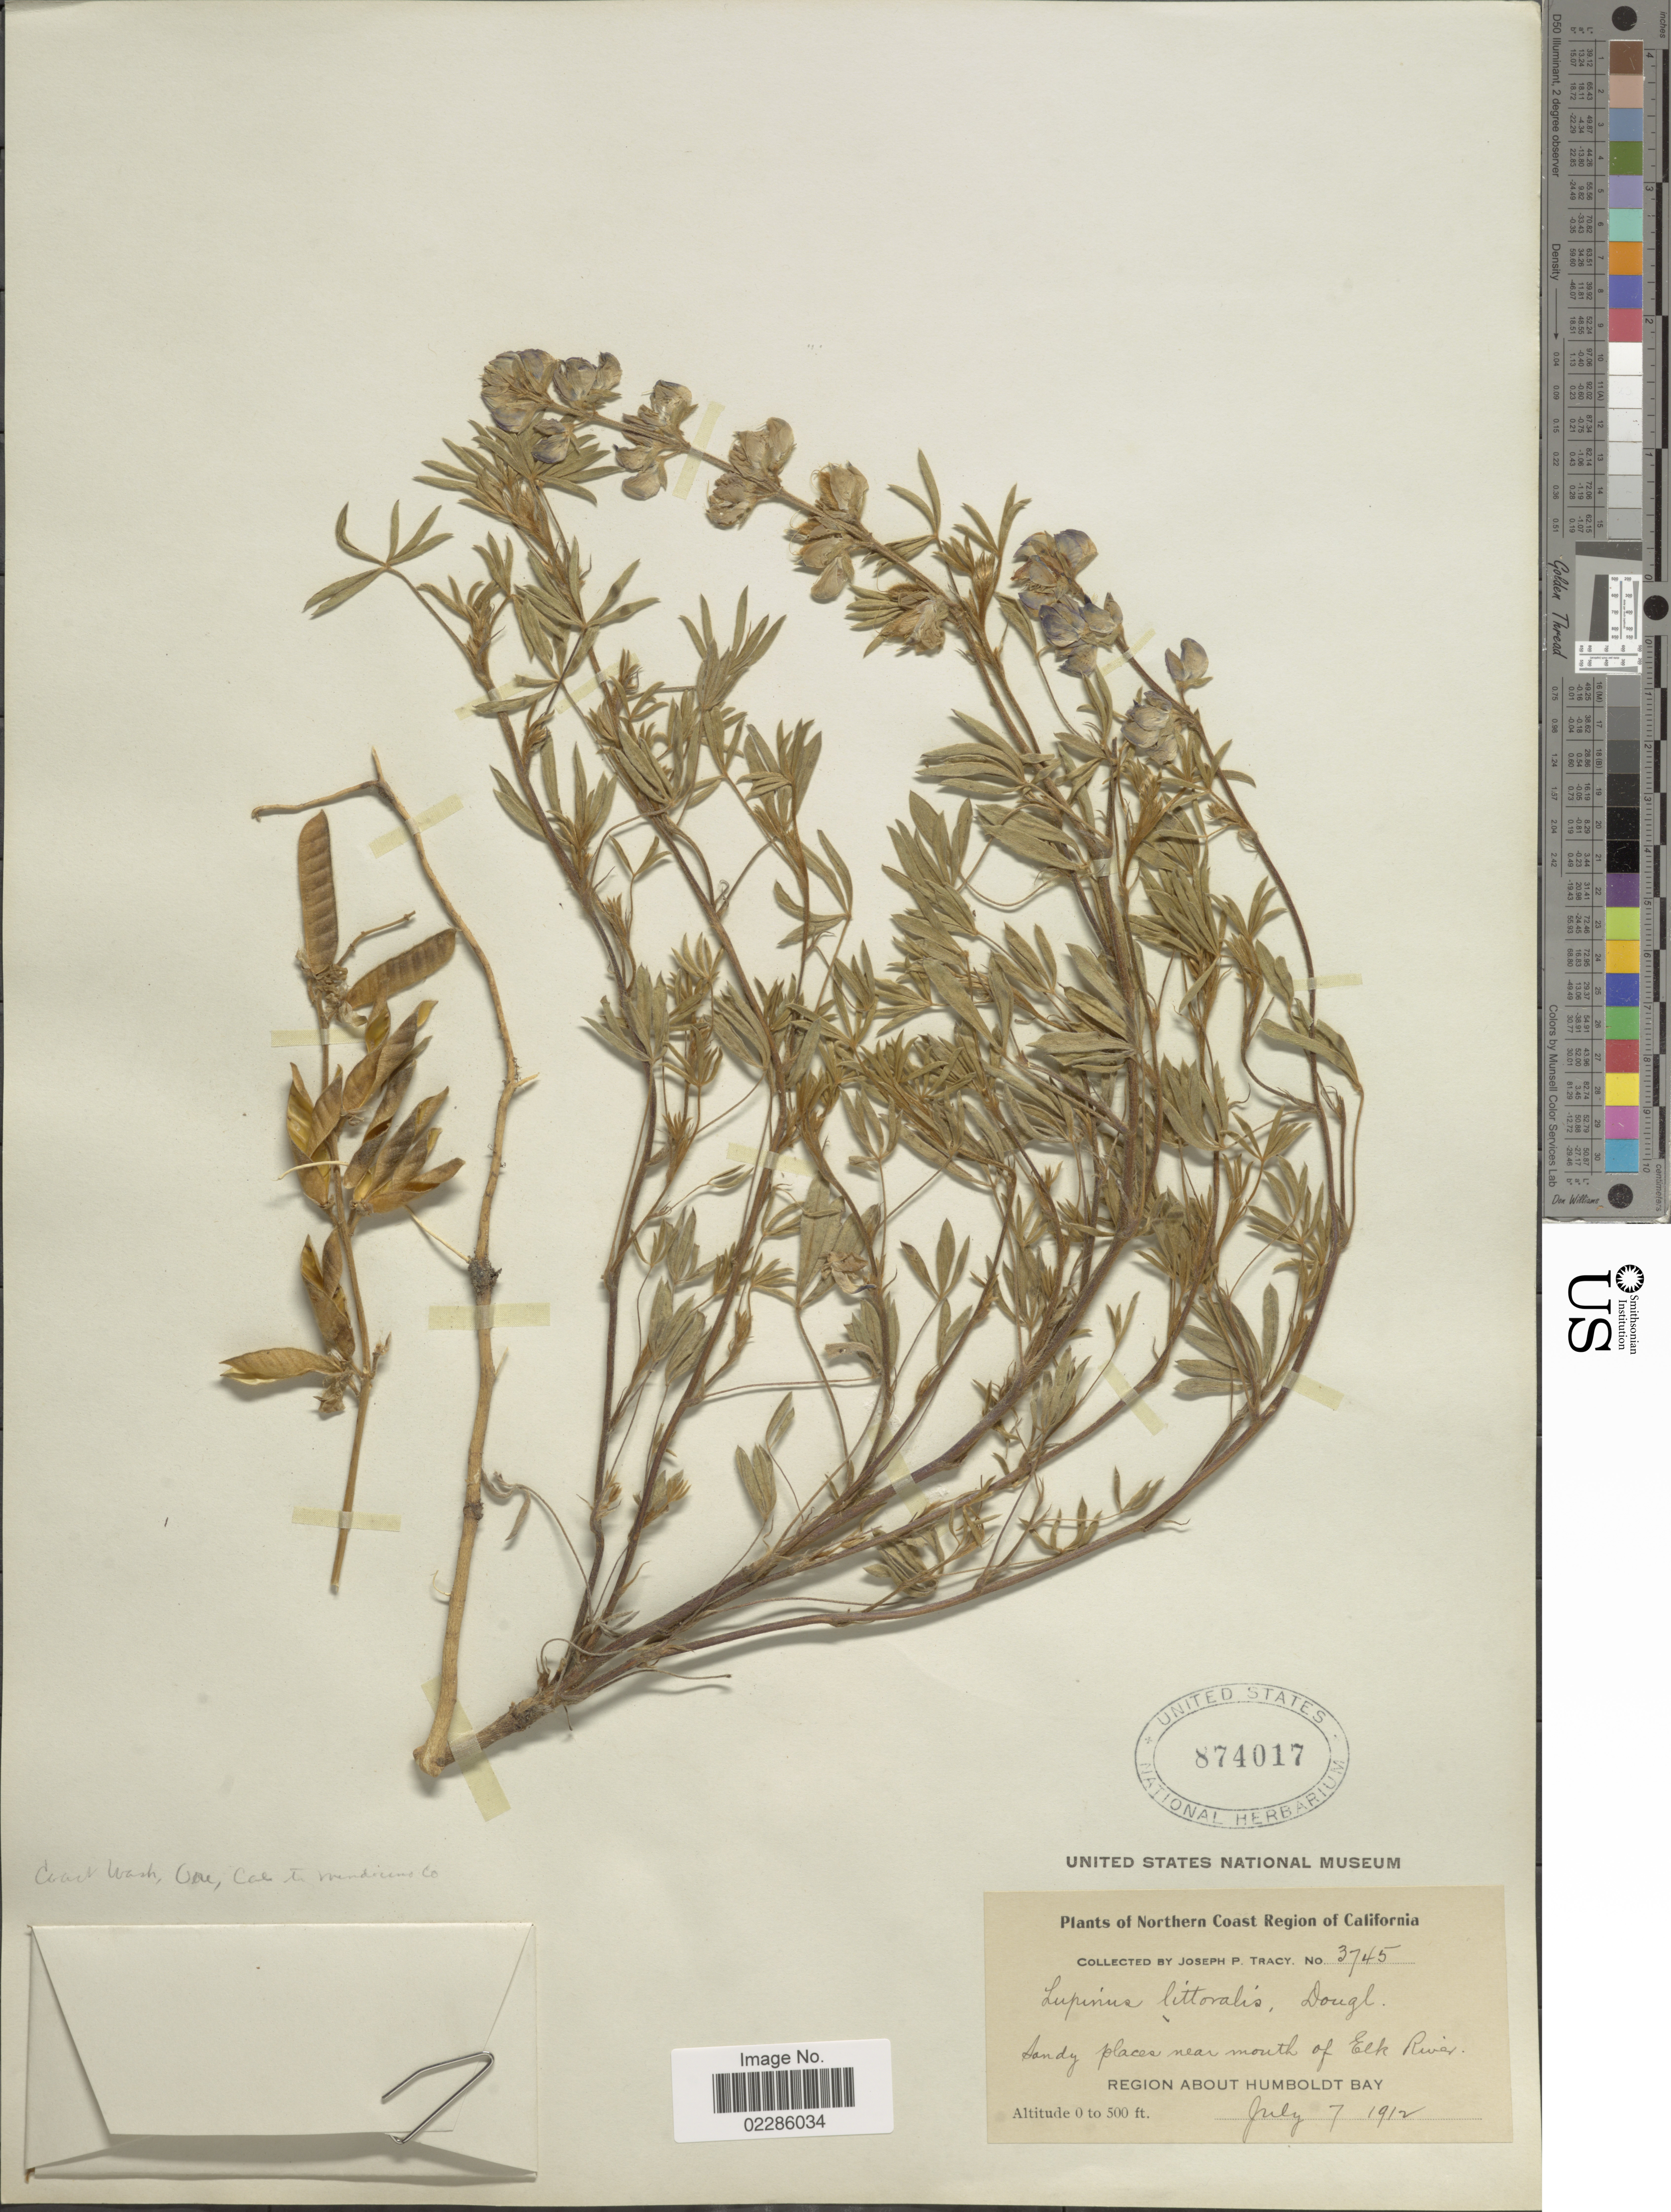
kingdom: Plantae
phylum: Tracheophyta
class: Magnoliopsida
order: Fabales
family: Fabaceae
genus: Lupinus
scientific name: Lupinus littoralis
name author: Douglas ex Lindl.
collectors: J. Tracy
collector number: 3745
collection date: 1912-07-07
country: United States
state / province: California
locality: Northern Coast Region of California, Sandy places near mouth of Elk River, River about Humboldt Bay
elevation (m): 0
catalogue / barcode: US 874017